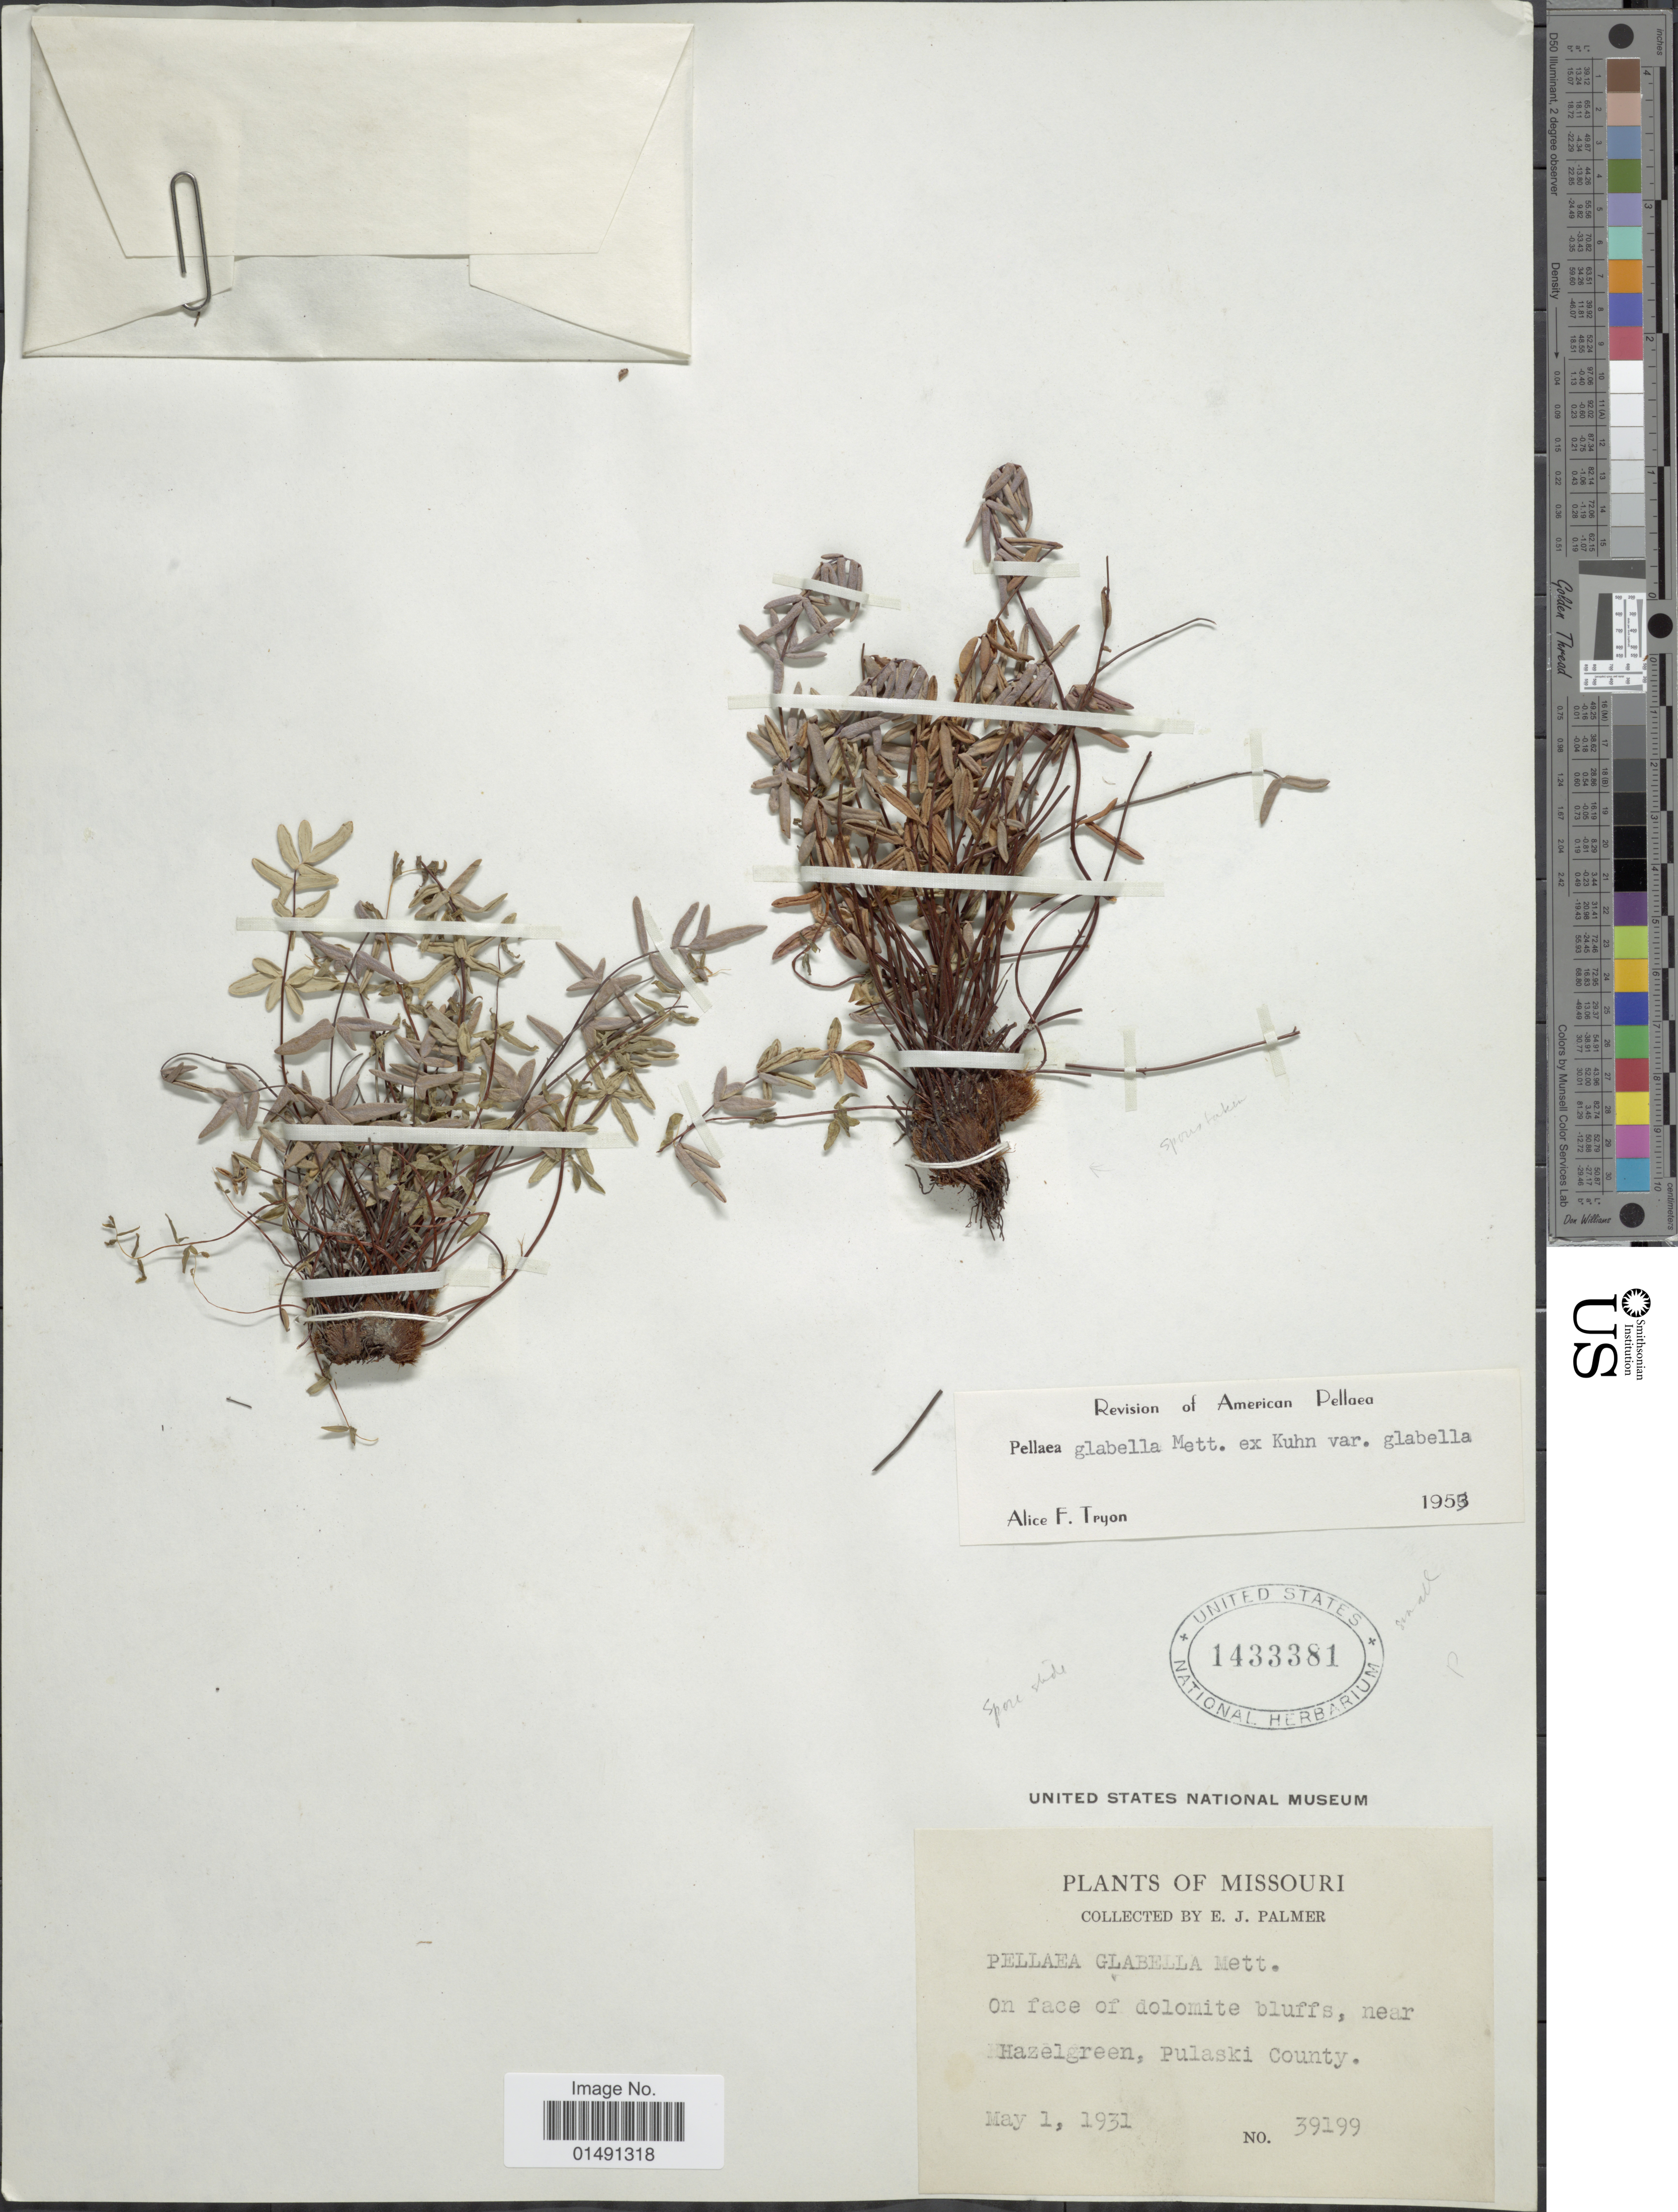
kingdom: Plantae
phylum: Tracheophyta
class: Polypodiopsida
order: Polypodiales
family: Pteridaceae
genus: Pellaea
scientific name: Pellaea glabella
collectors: E. J. Palmer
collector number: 39199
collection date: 1931-05-01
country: United States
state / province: Missouri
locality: On face of dolomite bluffs, near Hazelgreen, Pulaski County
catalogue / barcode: US 1433381